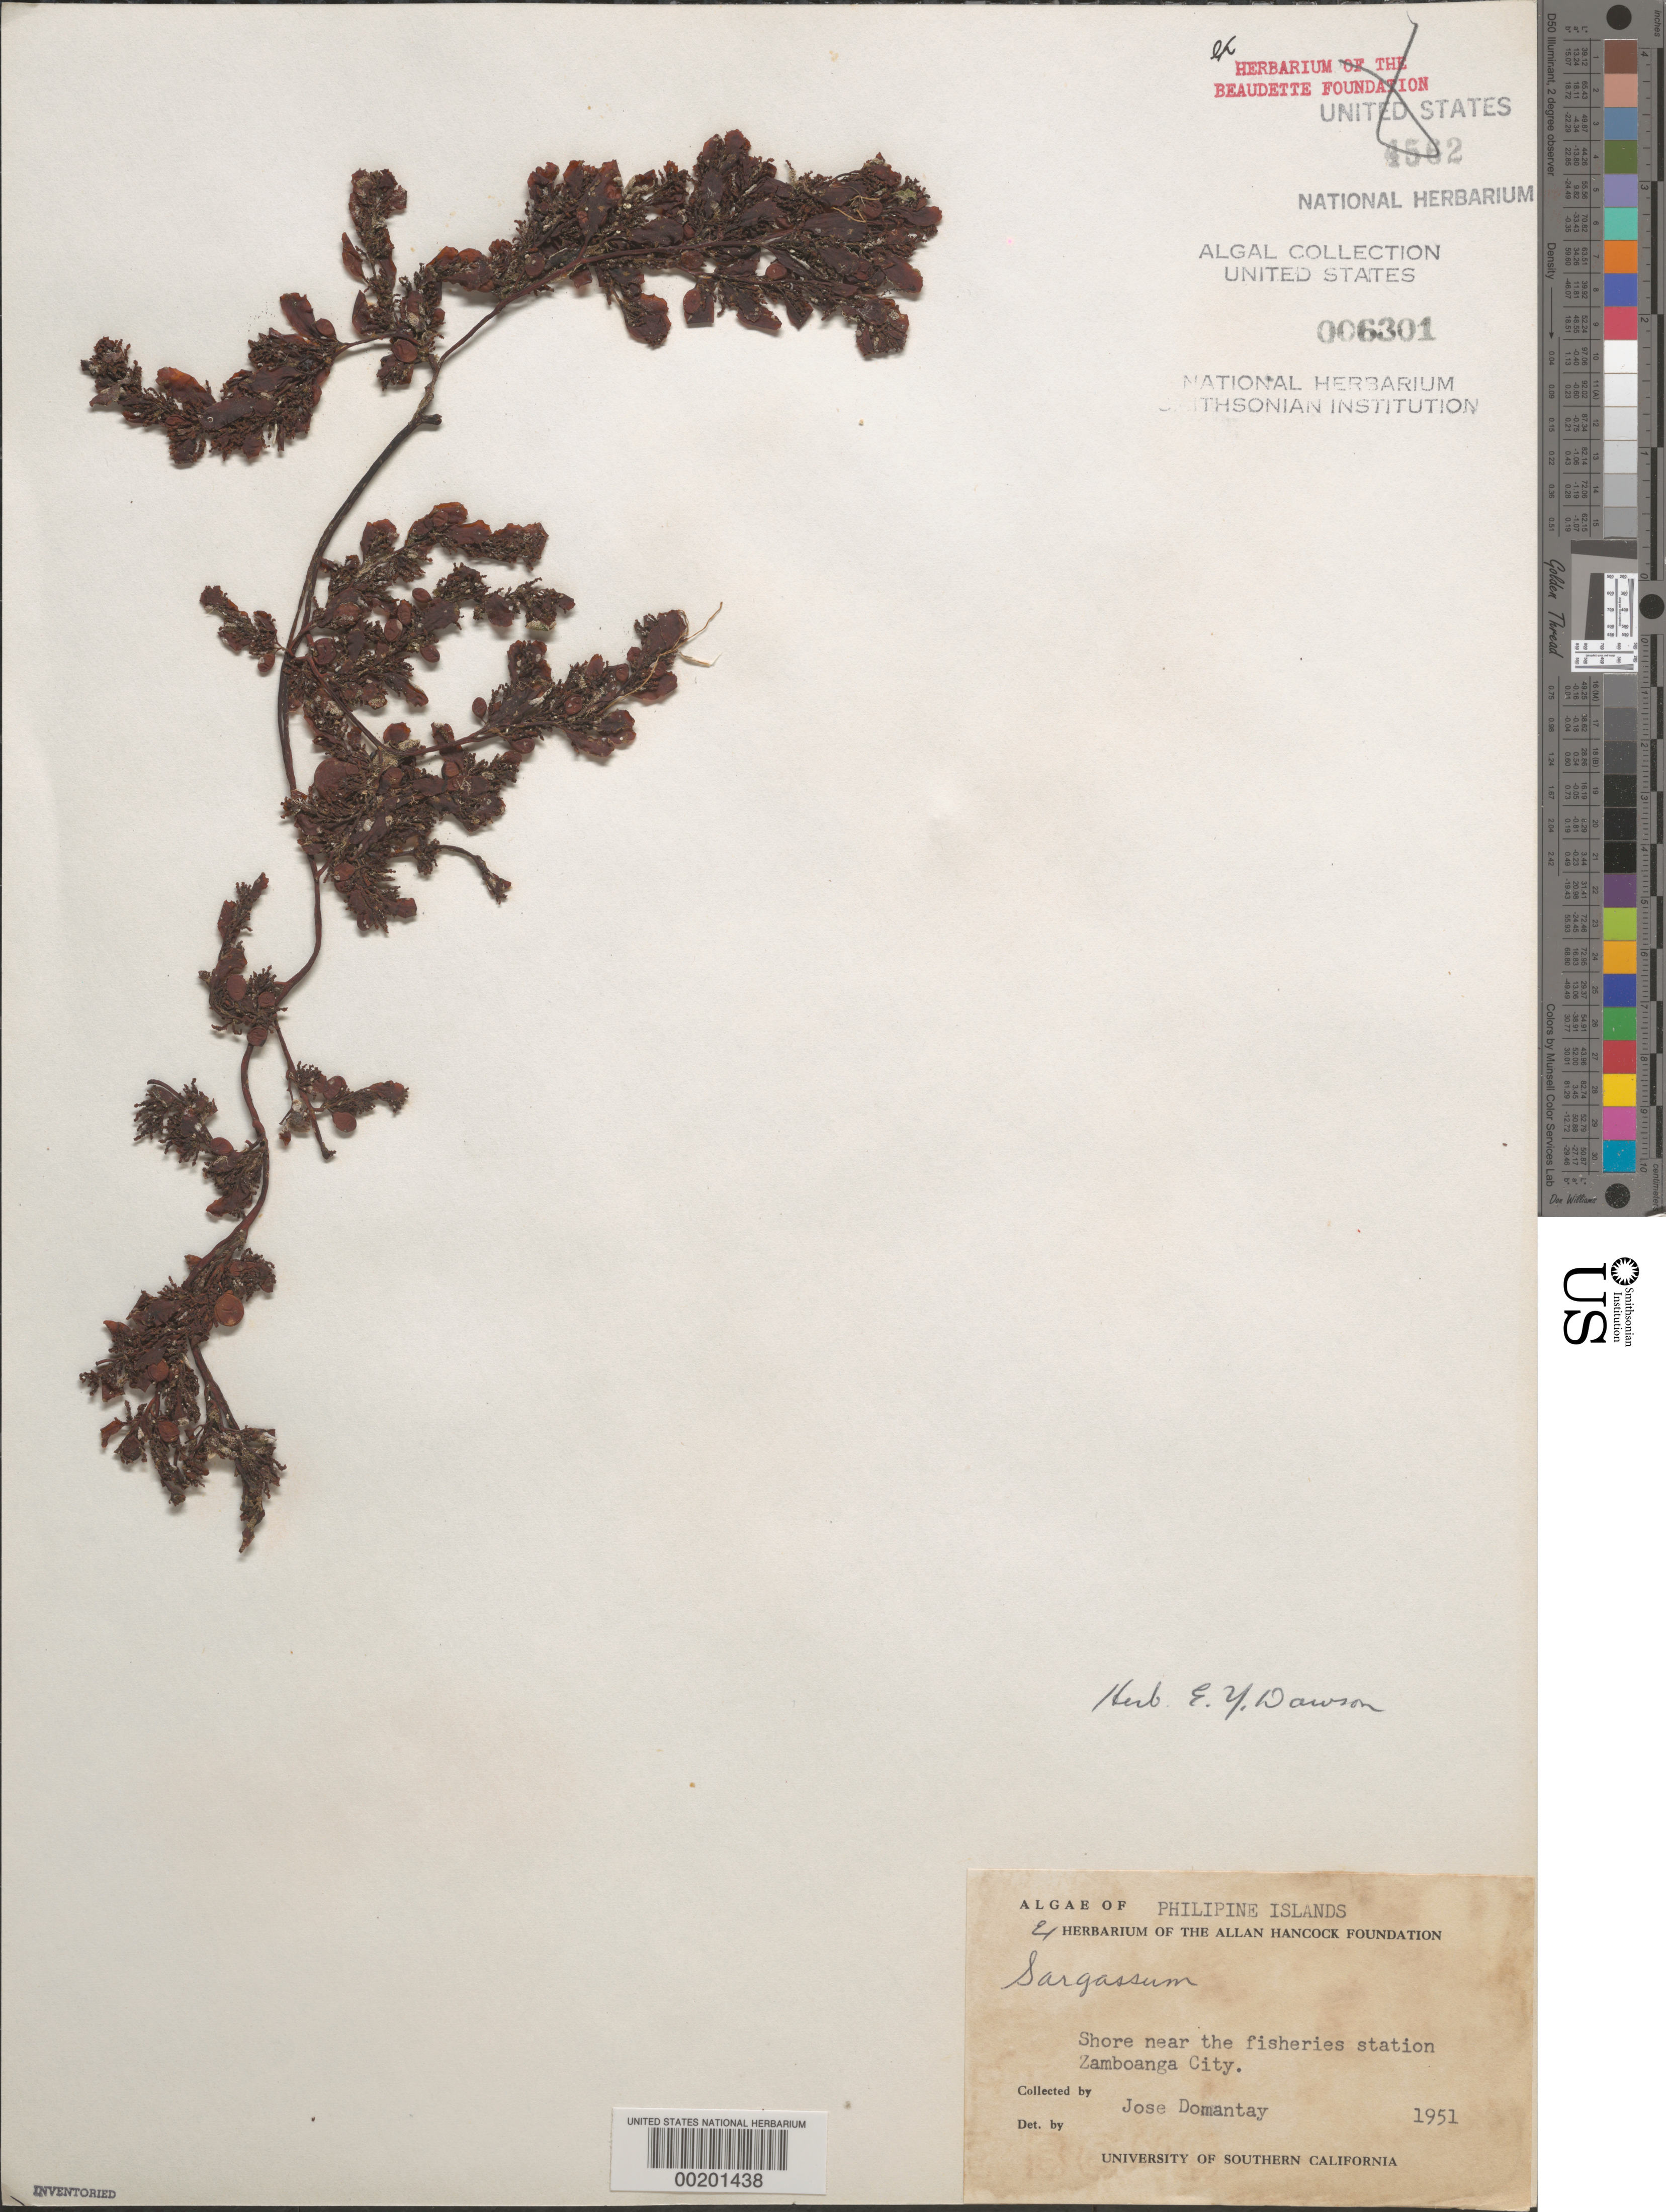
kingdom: Chromista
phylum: Ochrophyta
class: Phaeophyceae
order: Fucales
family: Sargassaceae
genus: Sargassum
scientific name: Sargassum sp.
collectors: J. Domantay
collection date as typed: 1951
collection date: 1951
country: Philippines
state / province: Zamboanga Peninsula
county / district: Zamboanga del Sur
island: Mindanao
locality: City of Zamboanga near fisheries station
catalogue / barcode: US 6301